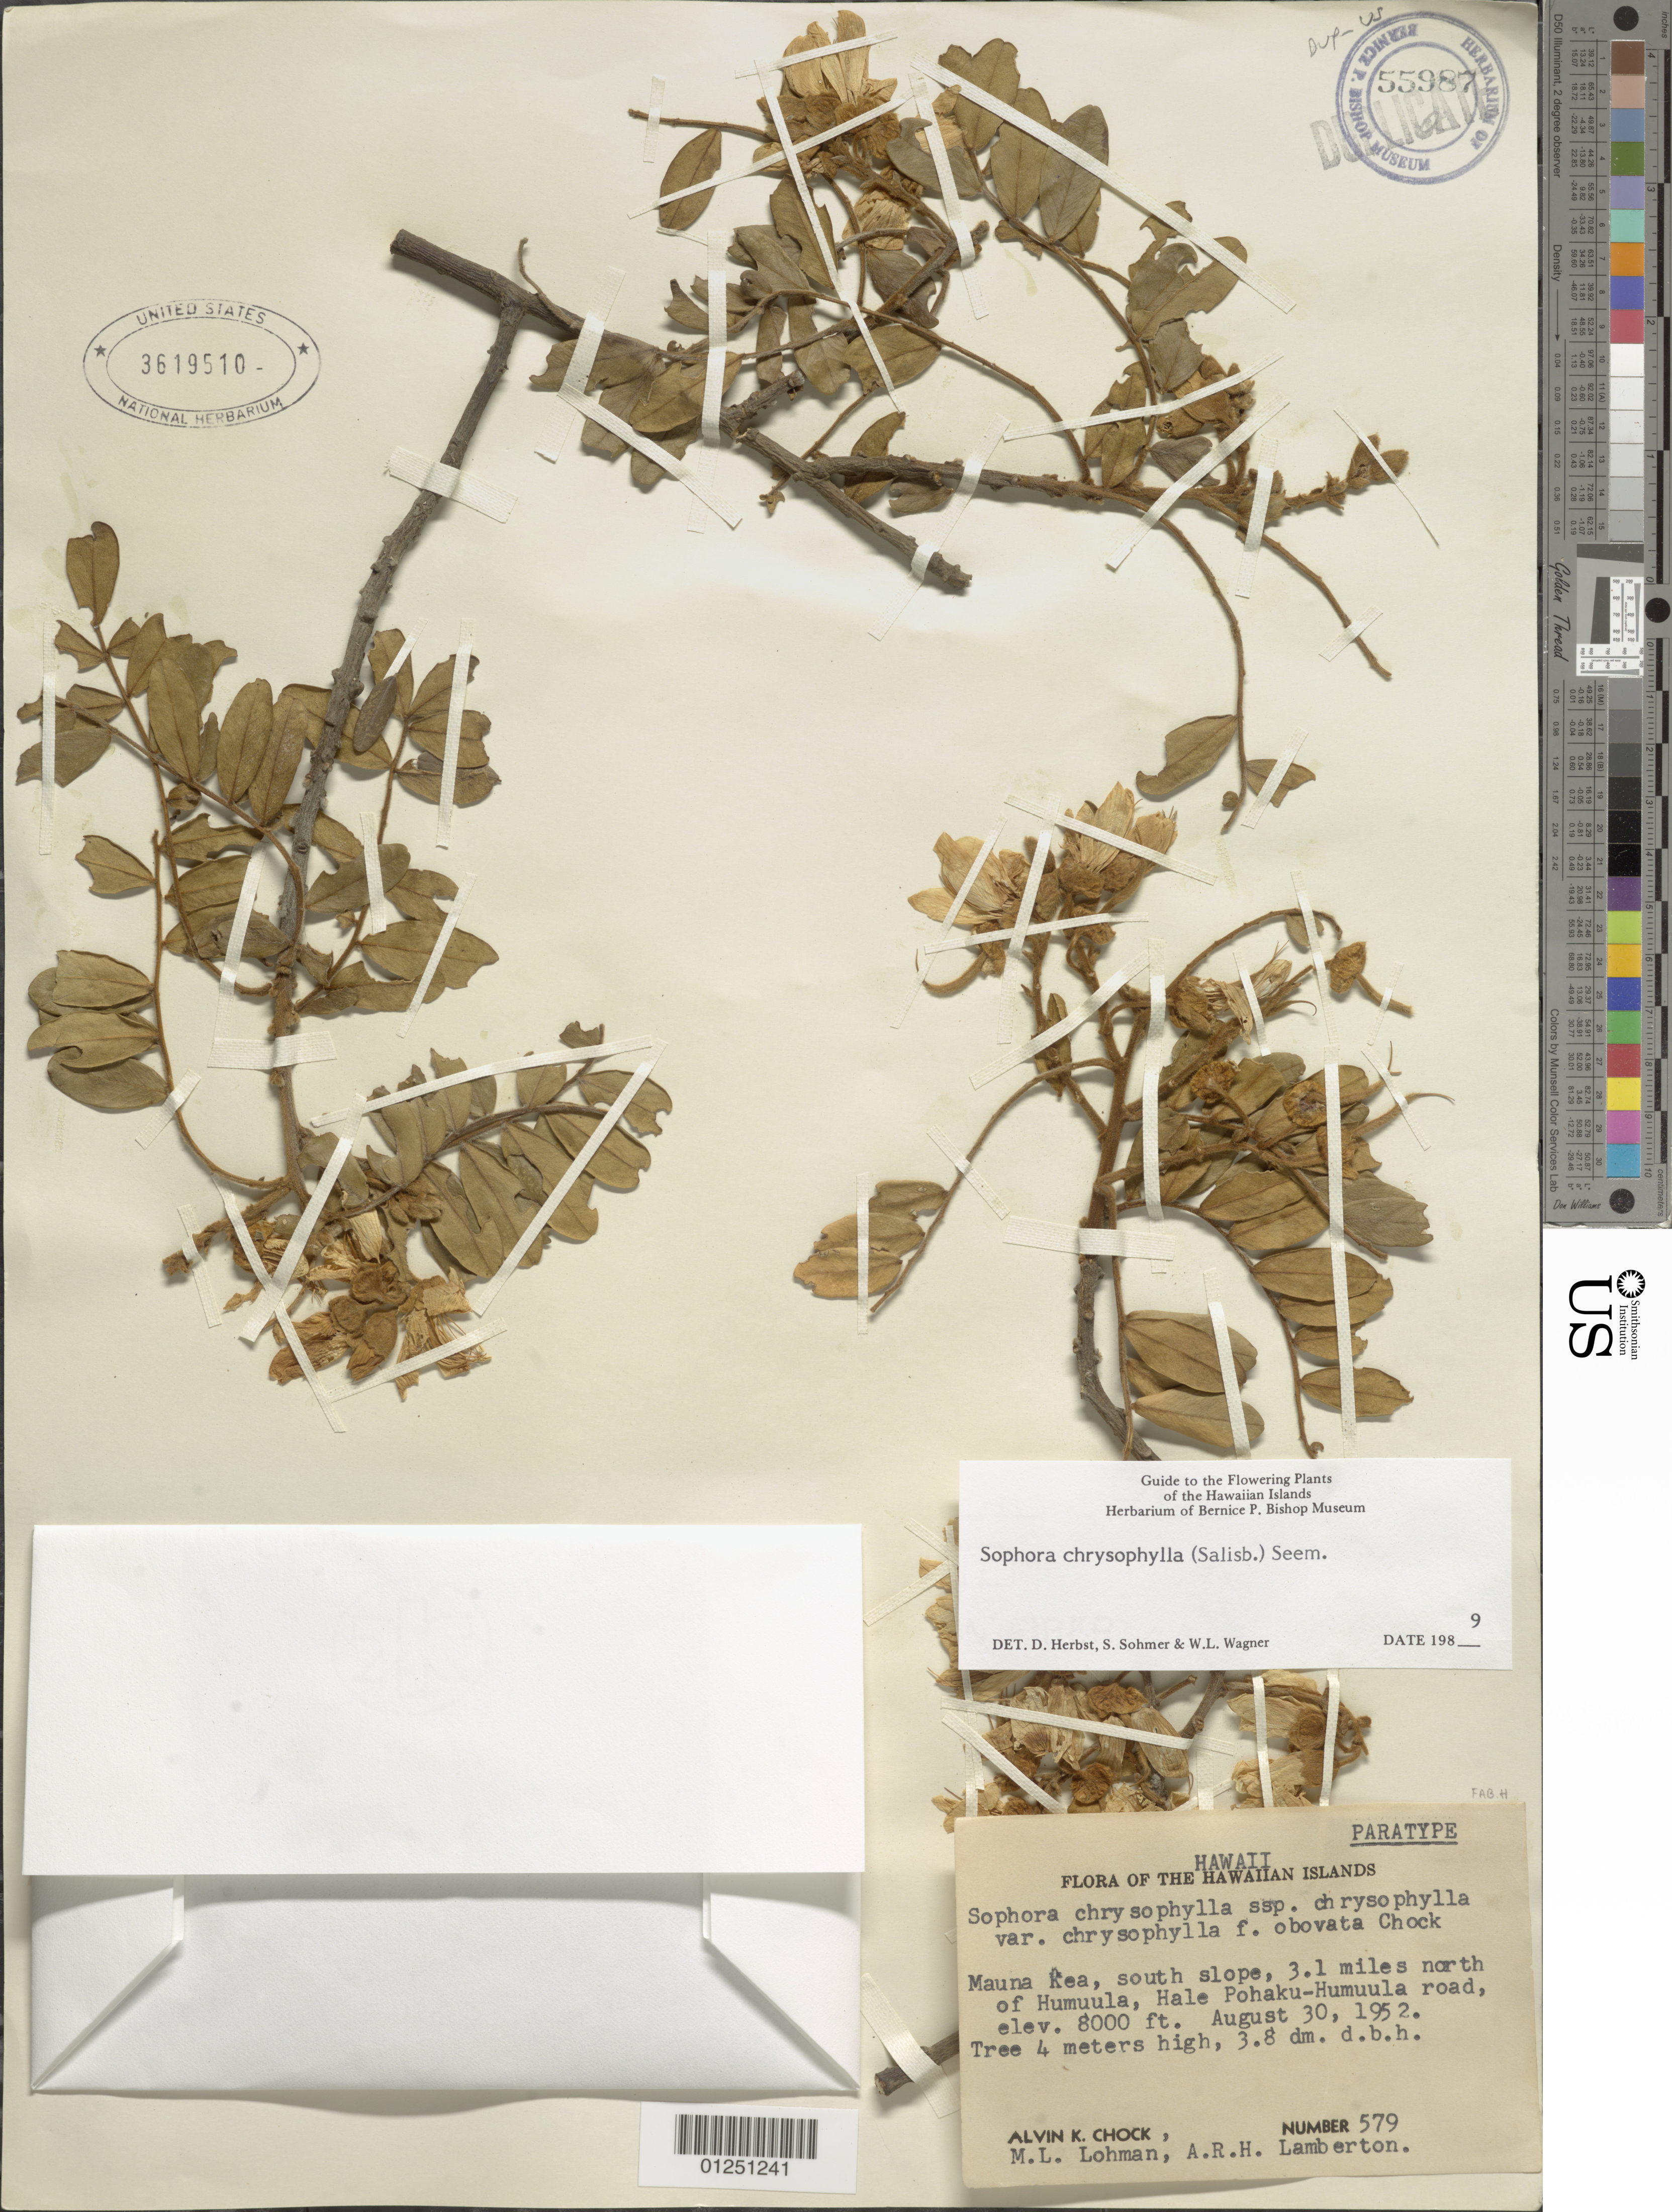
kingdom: Plantae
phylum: Tracheophyta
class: Magnoliopsida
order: Fabales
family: Fabaceae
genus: Sophora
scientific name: Sophora chrysophylla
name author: (Salisb.) Seem.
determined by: Wagner, W. L.; Herbst, D. R.; Sohmer, S. H.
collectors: A. Chock, M. Lohman & A. Lamberton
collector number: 579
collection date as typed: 30 Aug 1952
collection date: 1952-08-30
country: United States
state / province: Hawaii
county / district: Hawaii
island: Hawaii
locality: Mauna Kea, S slope, 3.1 mi N of Humuula, Hale Pohaku - Humuula road..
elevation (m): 2438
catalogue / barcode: US 3619510